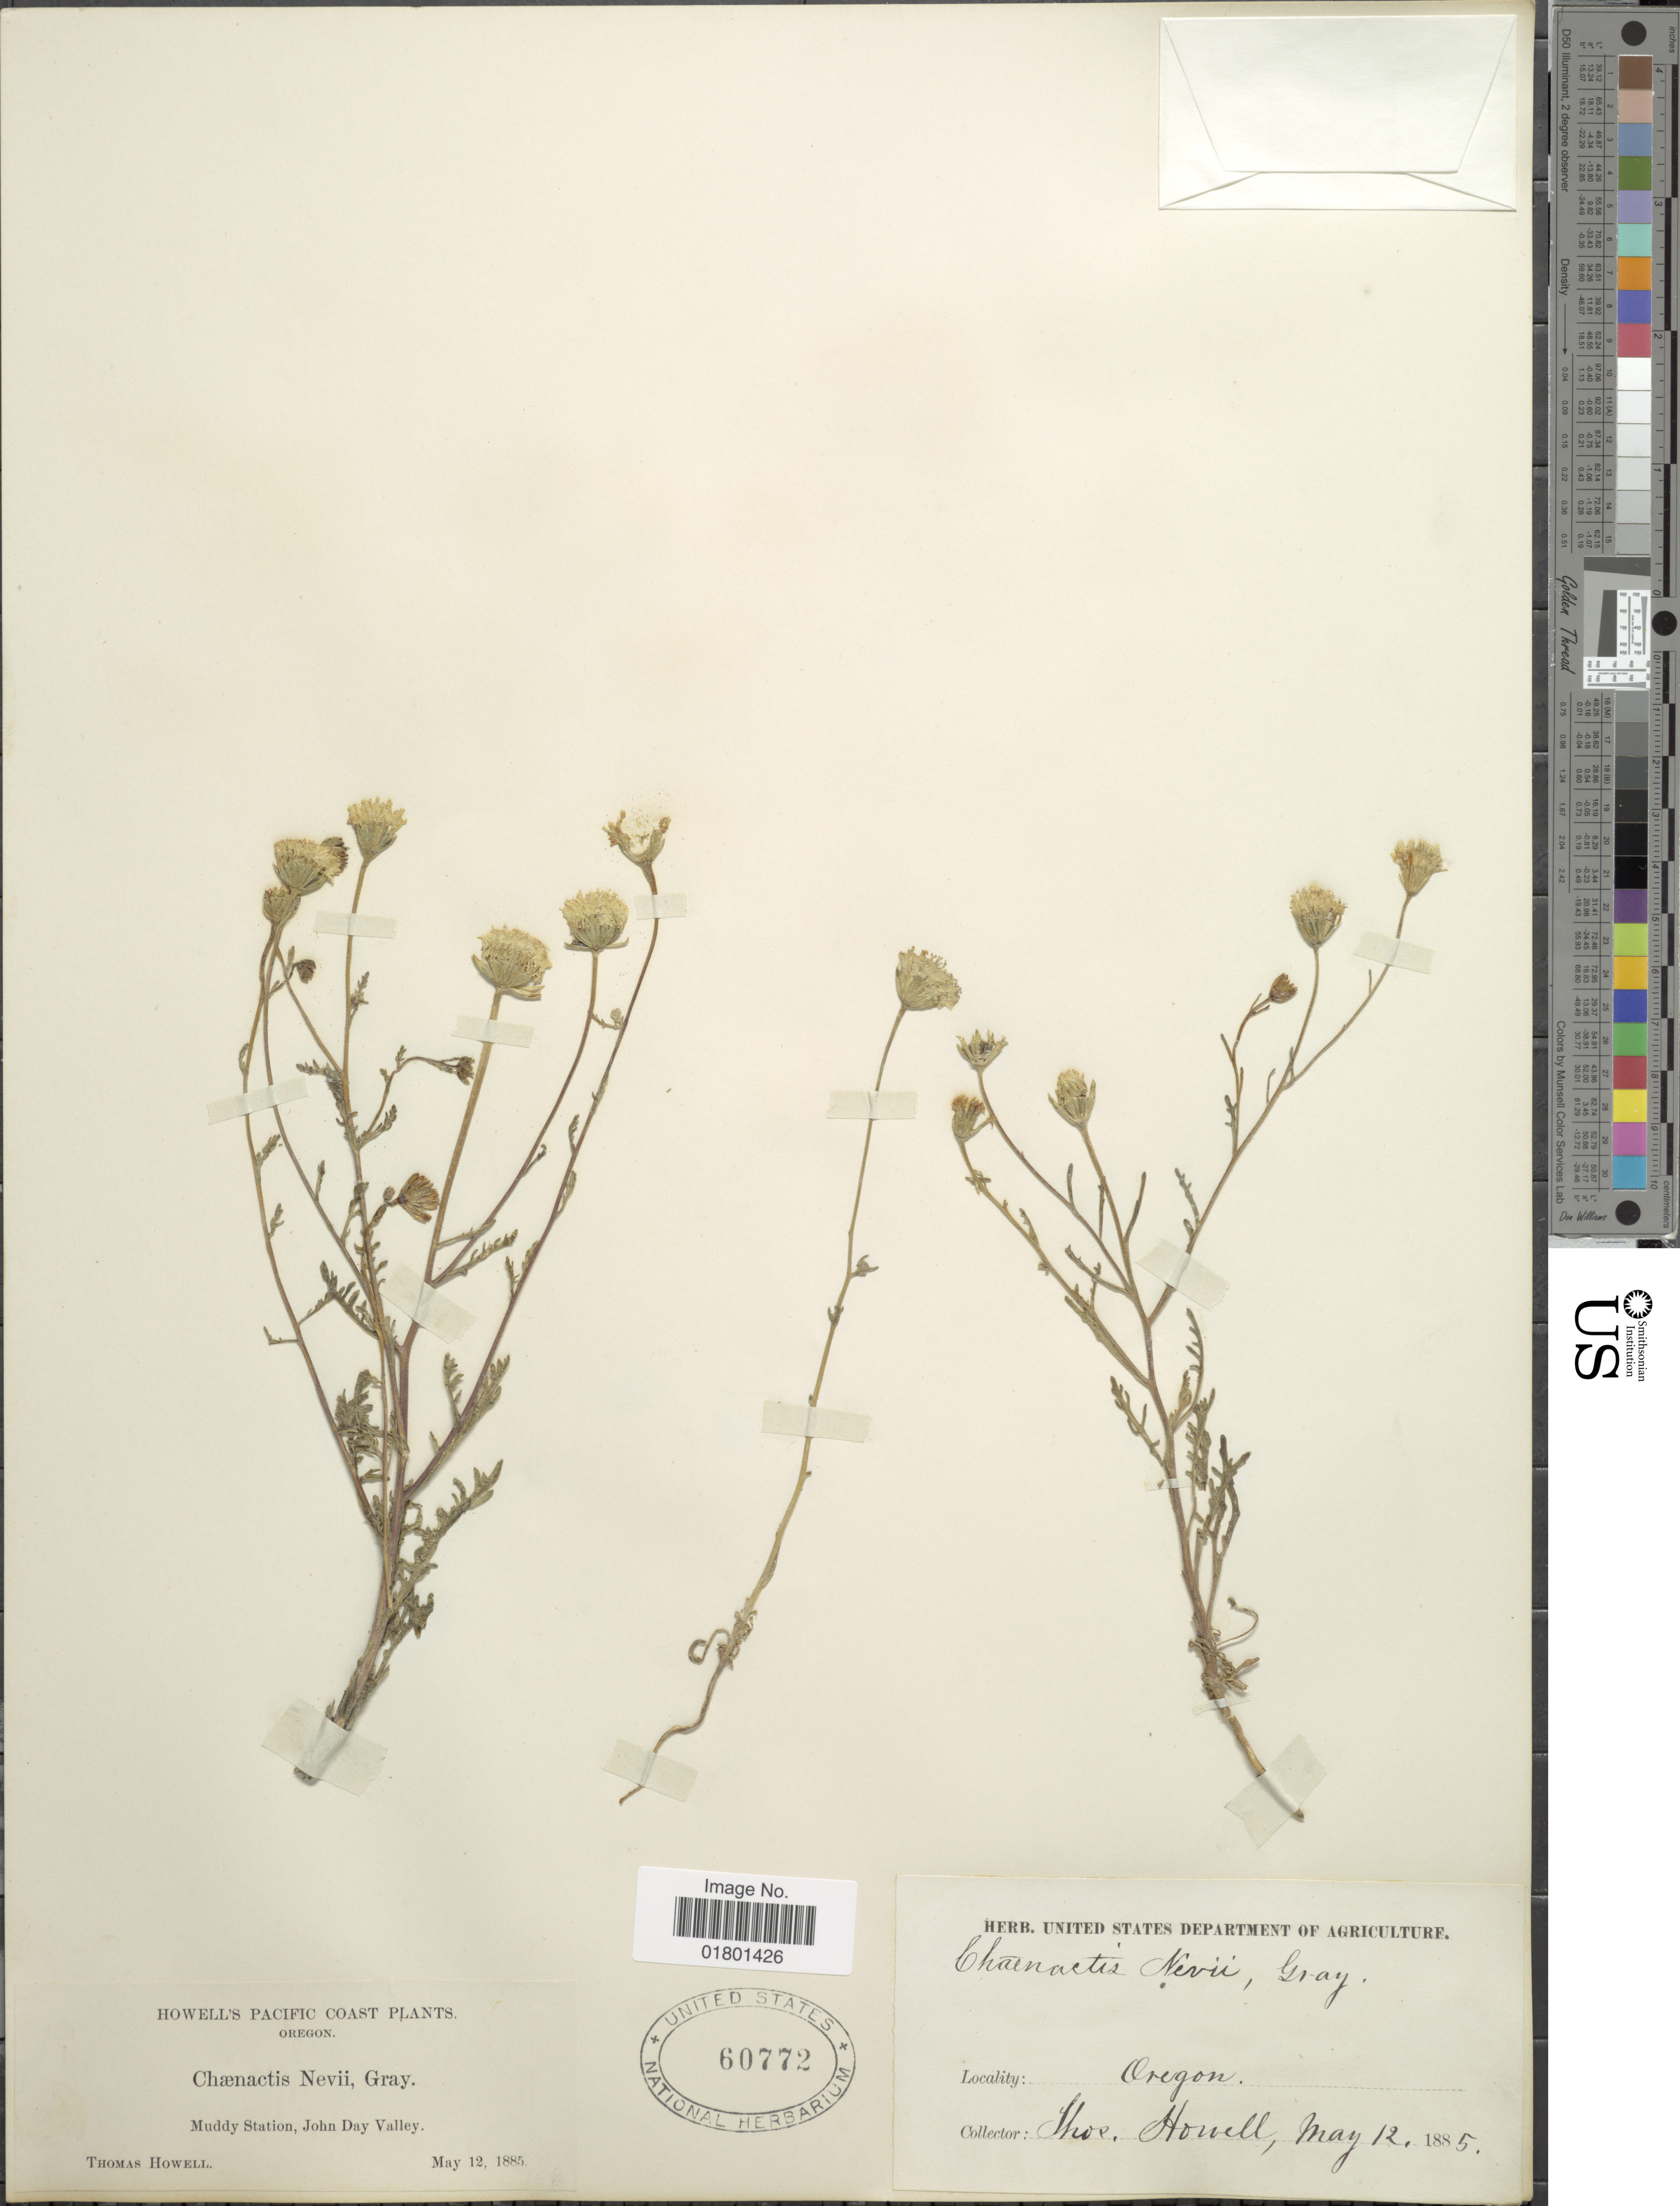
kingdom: Plantae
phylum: Tracheophyta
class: Magnoliopsida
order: Asterales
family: Asteraceae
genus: Chaenactis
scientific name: Chaenactis nevii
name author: A. Gray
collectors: T. Howell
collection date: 1885-05-12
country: United States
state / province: Oregon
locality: Pacific Coast, Muddy Station, John Day Valley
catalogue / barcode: US 60772